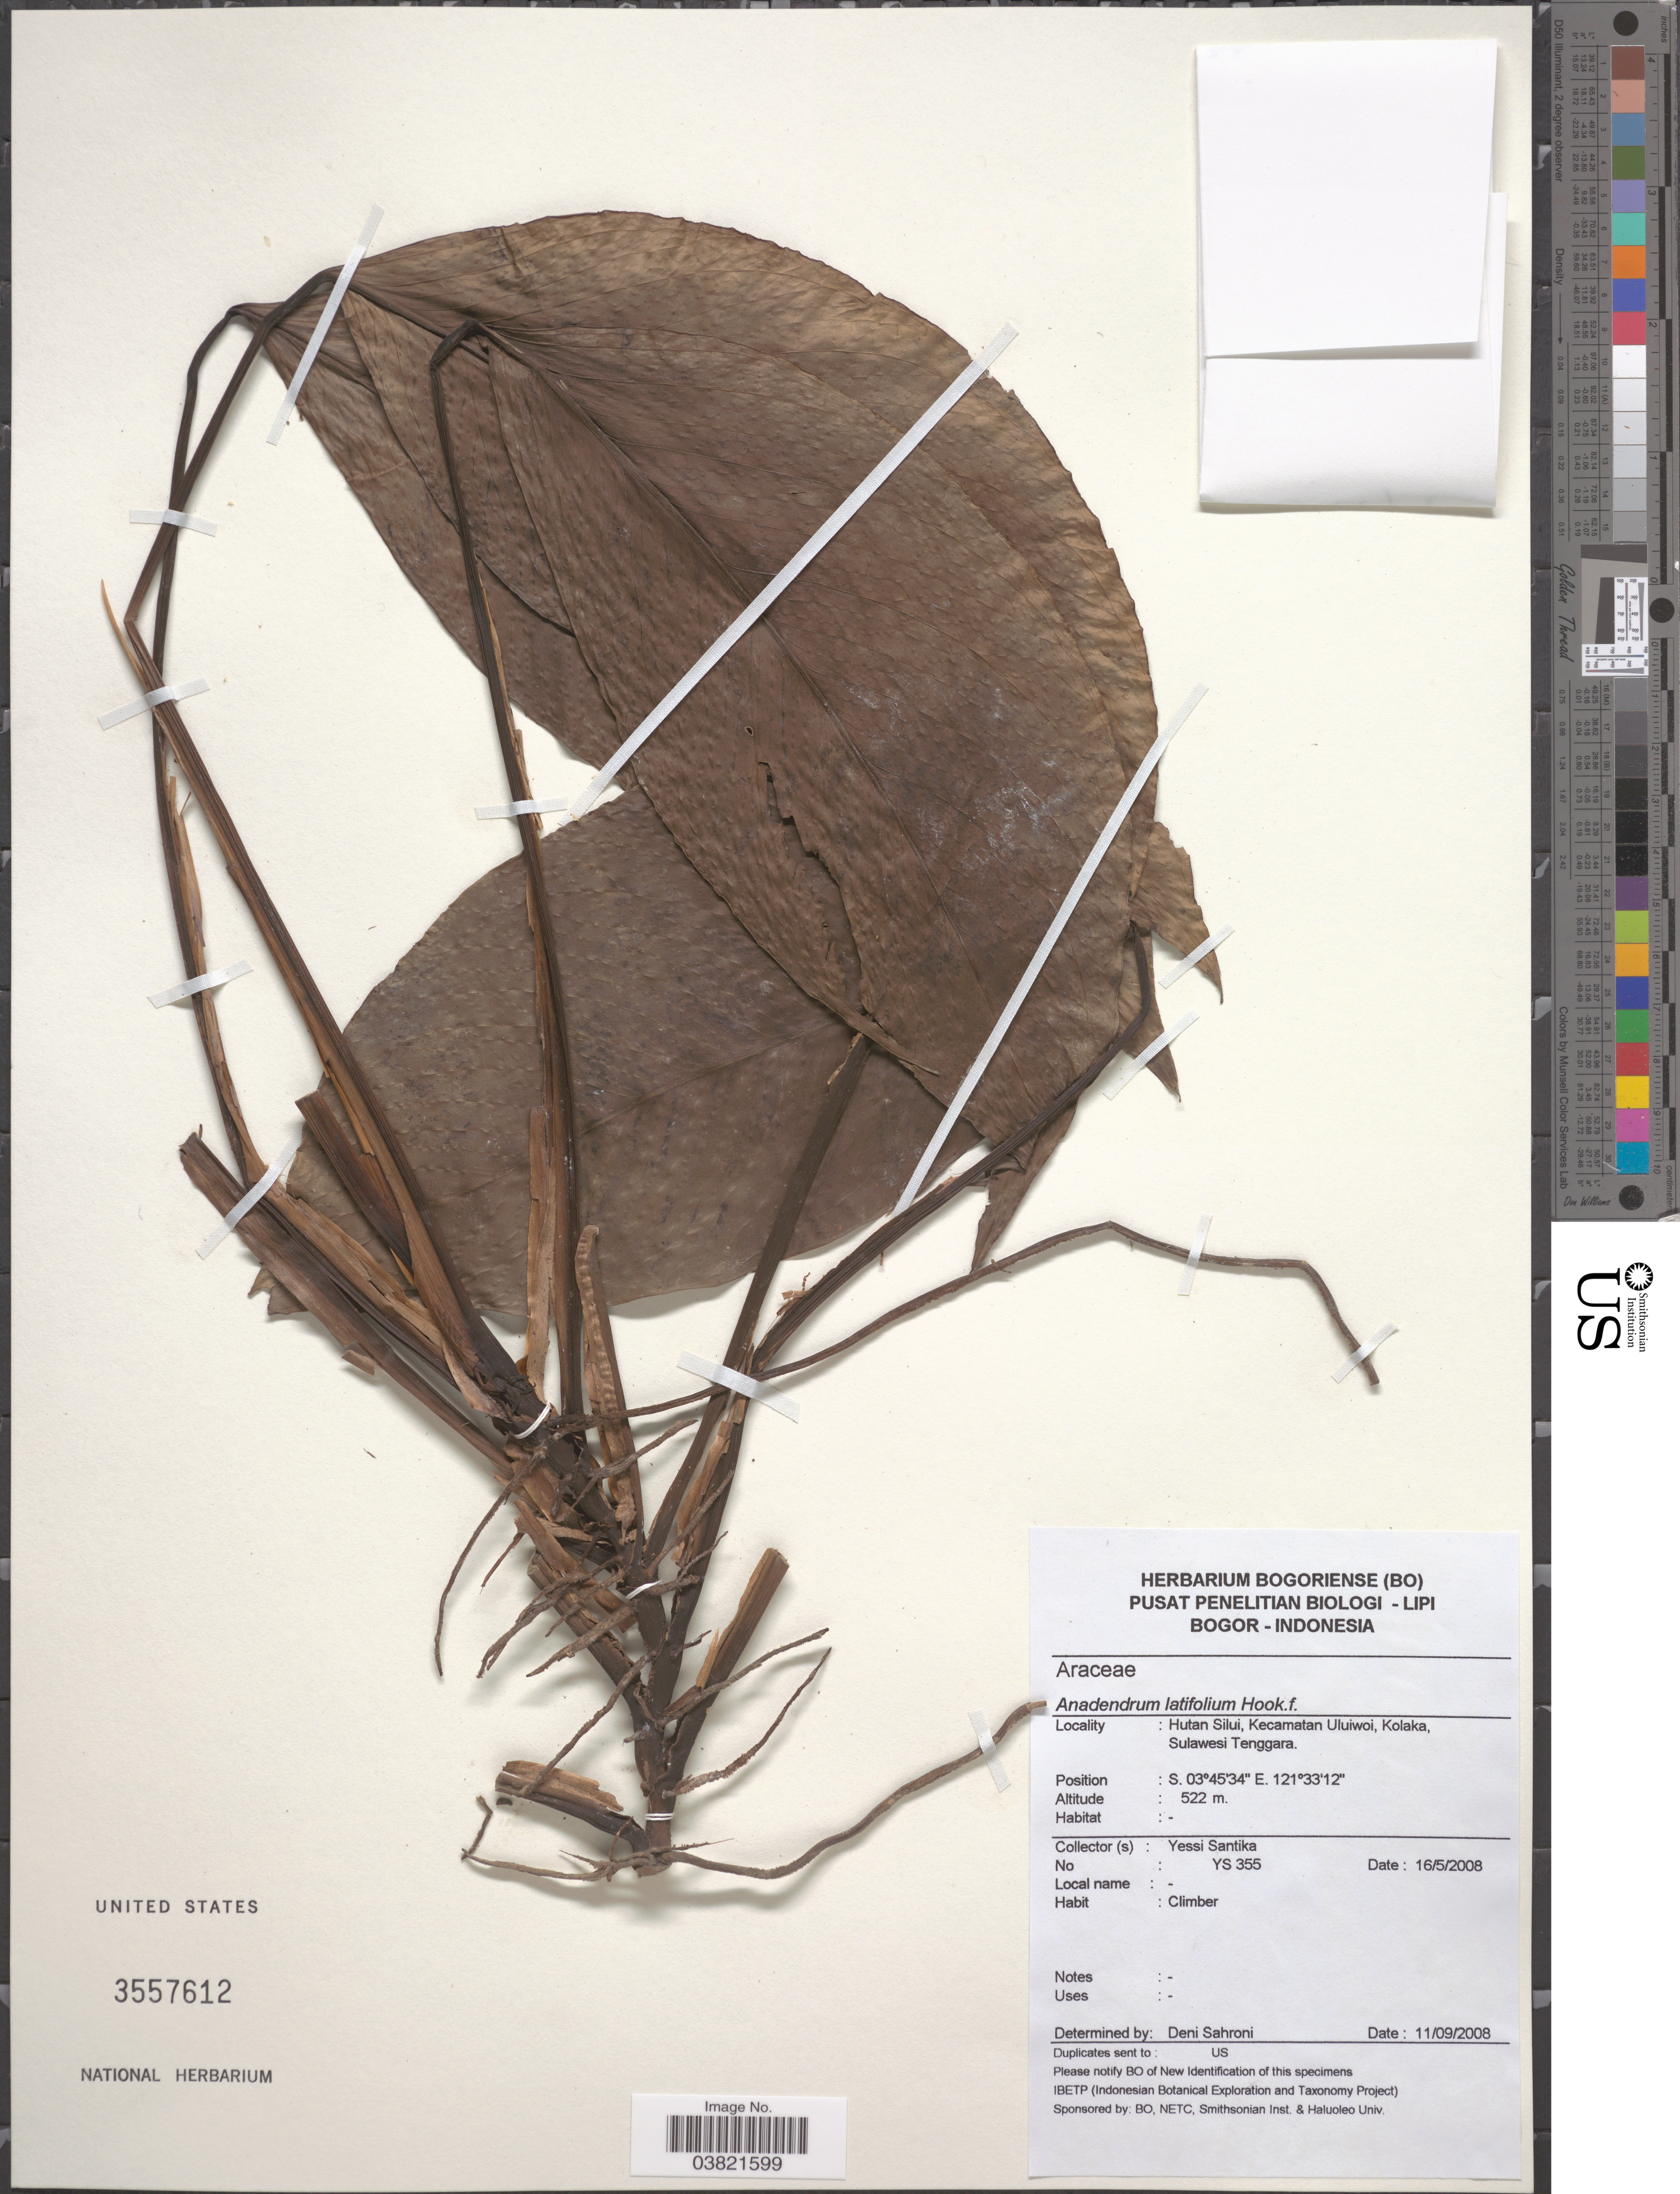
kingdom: Plantae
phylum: Tracheophyta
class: Liliopsida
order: Alismatales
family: Araceae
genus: Anadendrum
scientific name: Anadendrum latifolium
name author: Hook. f.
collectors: Y. Santika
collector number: YS 355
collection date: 2008-05-16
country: Indonesia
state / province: Sulawesi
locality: Hutan Silui, Kecamatan Uluiwoi, Kolaka, Sulawesi Tenggara.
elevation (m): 522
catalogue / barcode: US 3557612